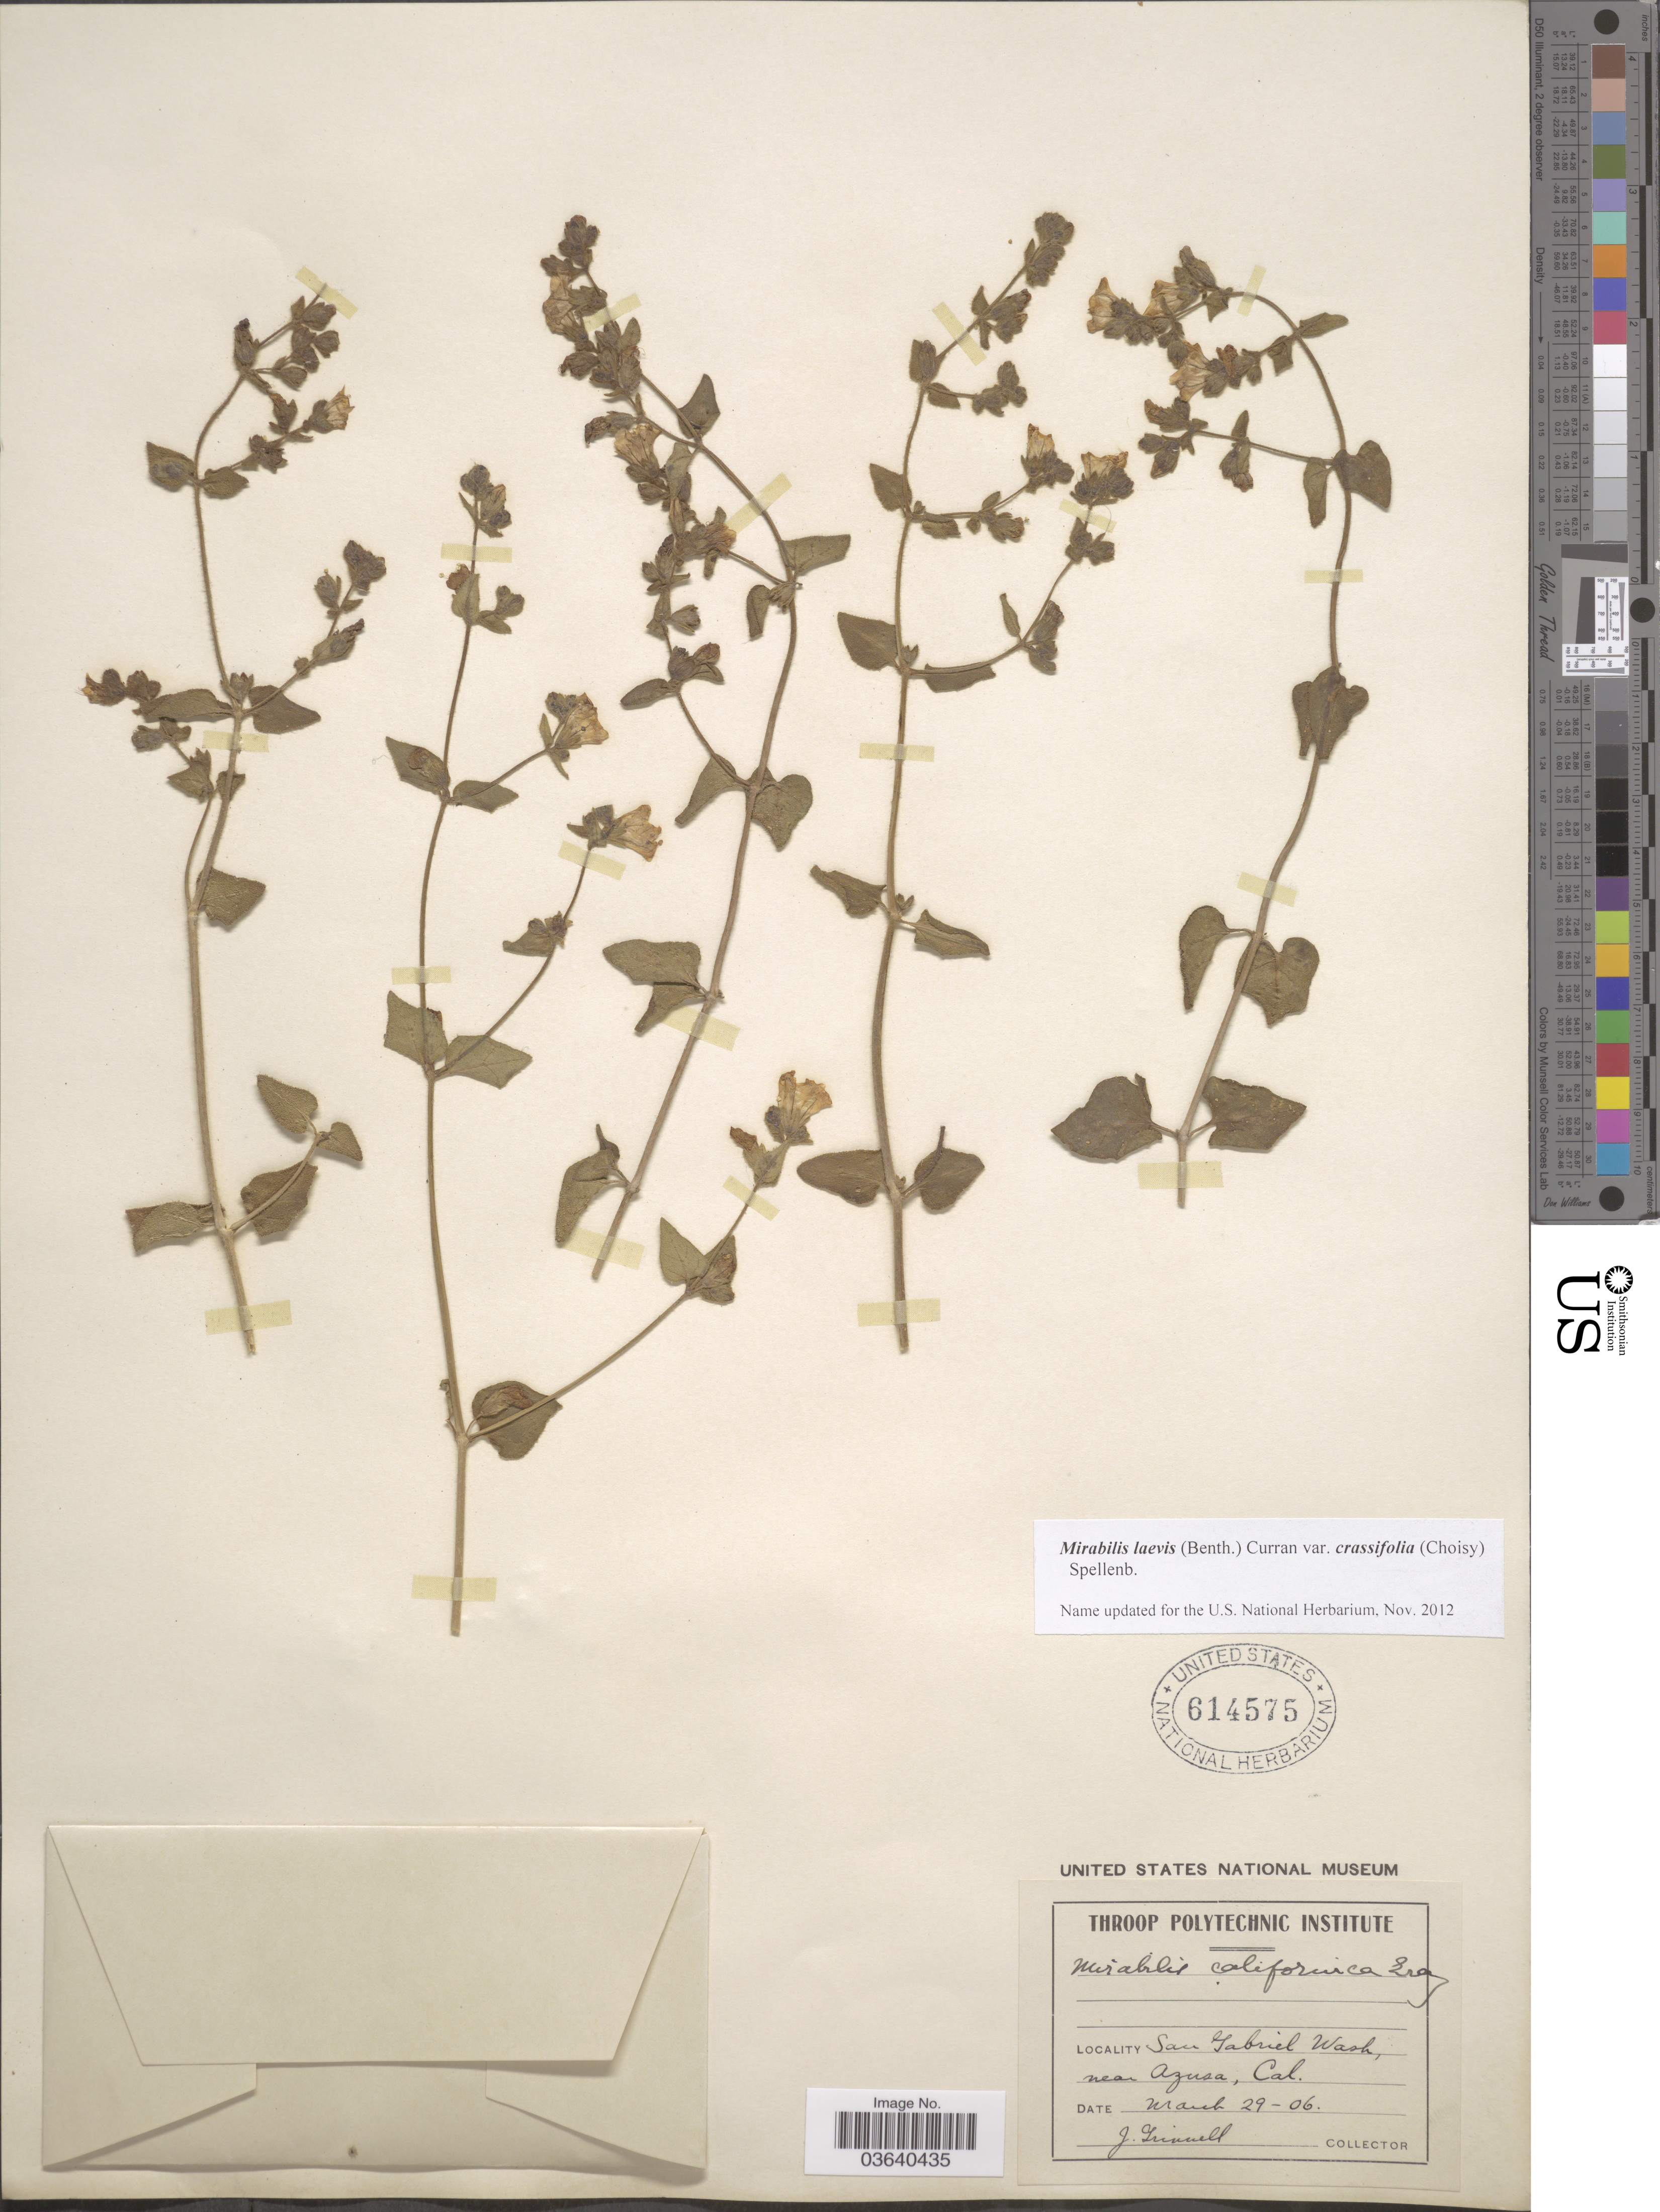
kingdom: Plantae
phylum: Tracheophyta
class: Magnoliopsida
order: Caryophyllales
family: Nyctaginaceae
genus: Mirabilis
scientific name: Mirabilis laevis var. crassifolia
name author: (Choisy) Spellenb.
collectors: J. Grinnell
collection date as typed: Transcribed d/m/y: 29/3/6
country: United States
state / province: California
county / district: Los Angeles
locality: San Gabriel Wash, near Azusa.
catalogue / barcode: US 614575